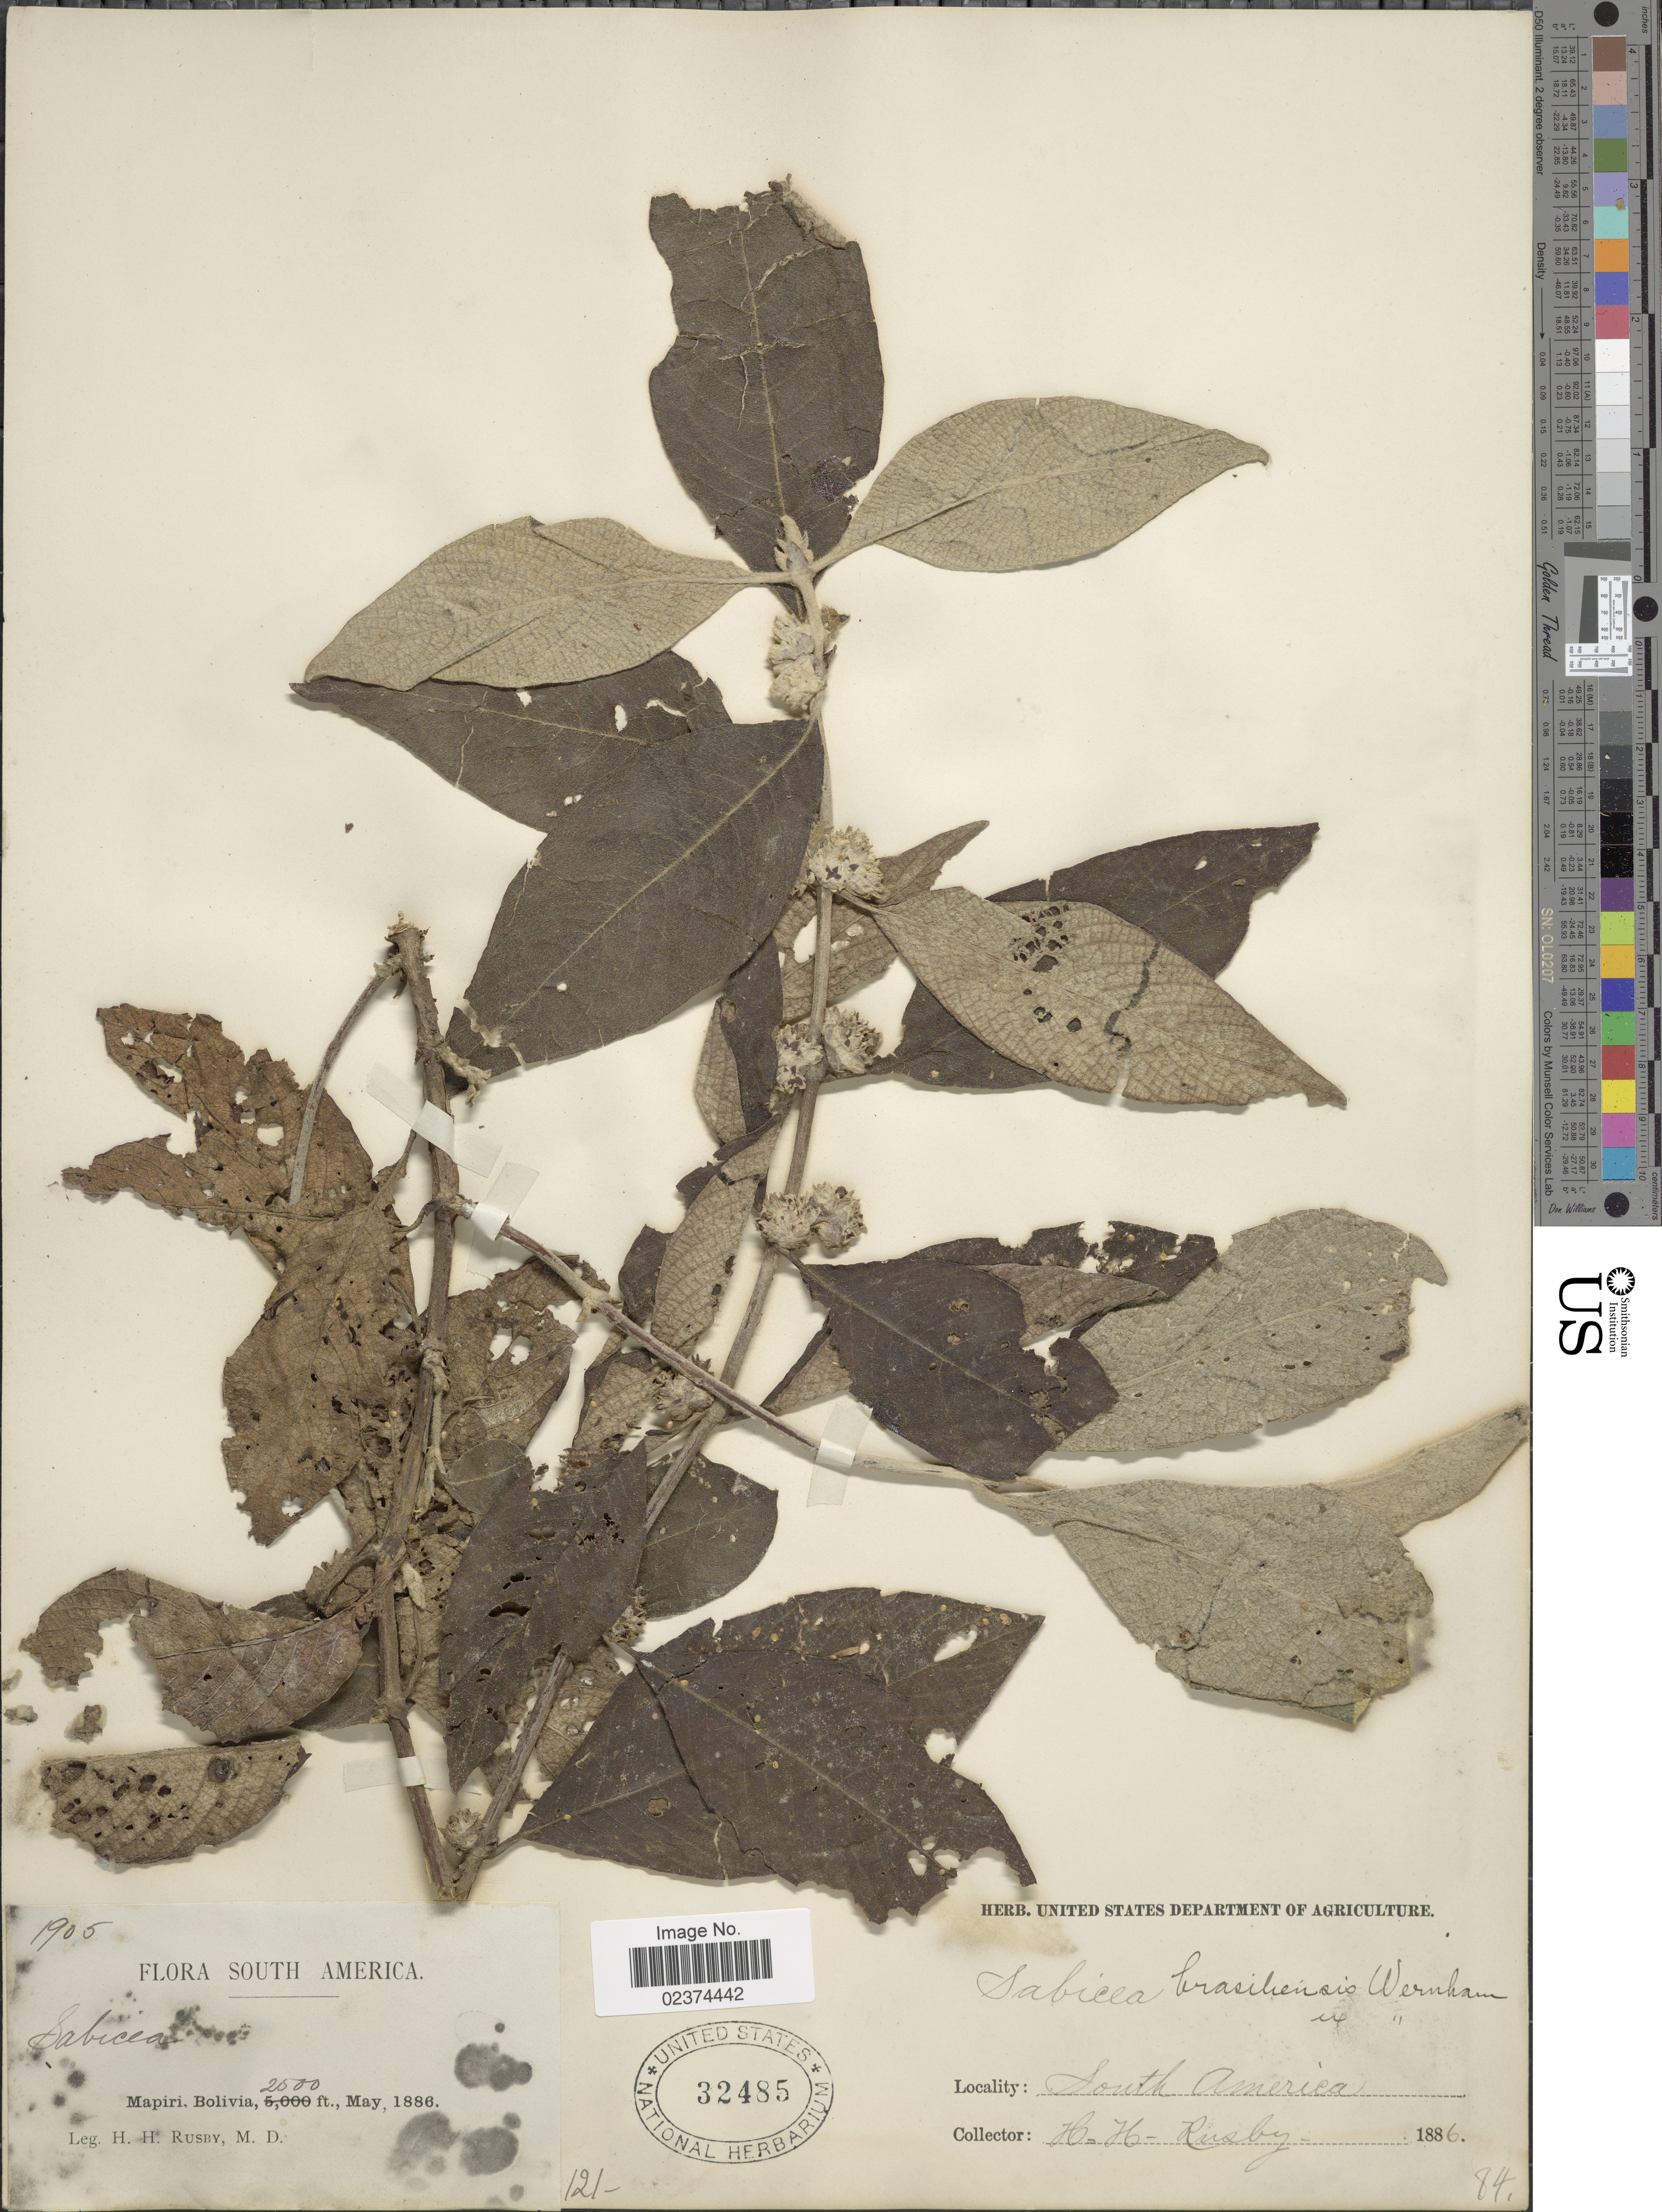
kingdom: Plantae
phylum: Tracheophyta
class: Magnoliopsida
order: Gentianales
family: Rubiaceae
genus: Sabicea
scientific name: Sabicea brasiliensis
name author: Wernham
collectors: H. H. Rusby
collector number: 1905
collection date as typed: May, 1886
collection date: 1886-05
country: Bolivia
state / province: La Páz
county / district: Larecaja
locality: Mapiri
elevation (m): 762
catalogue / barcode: US 32485